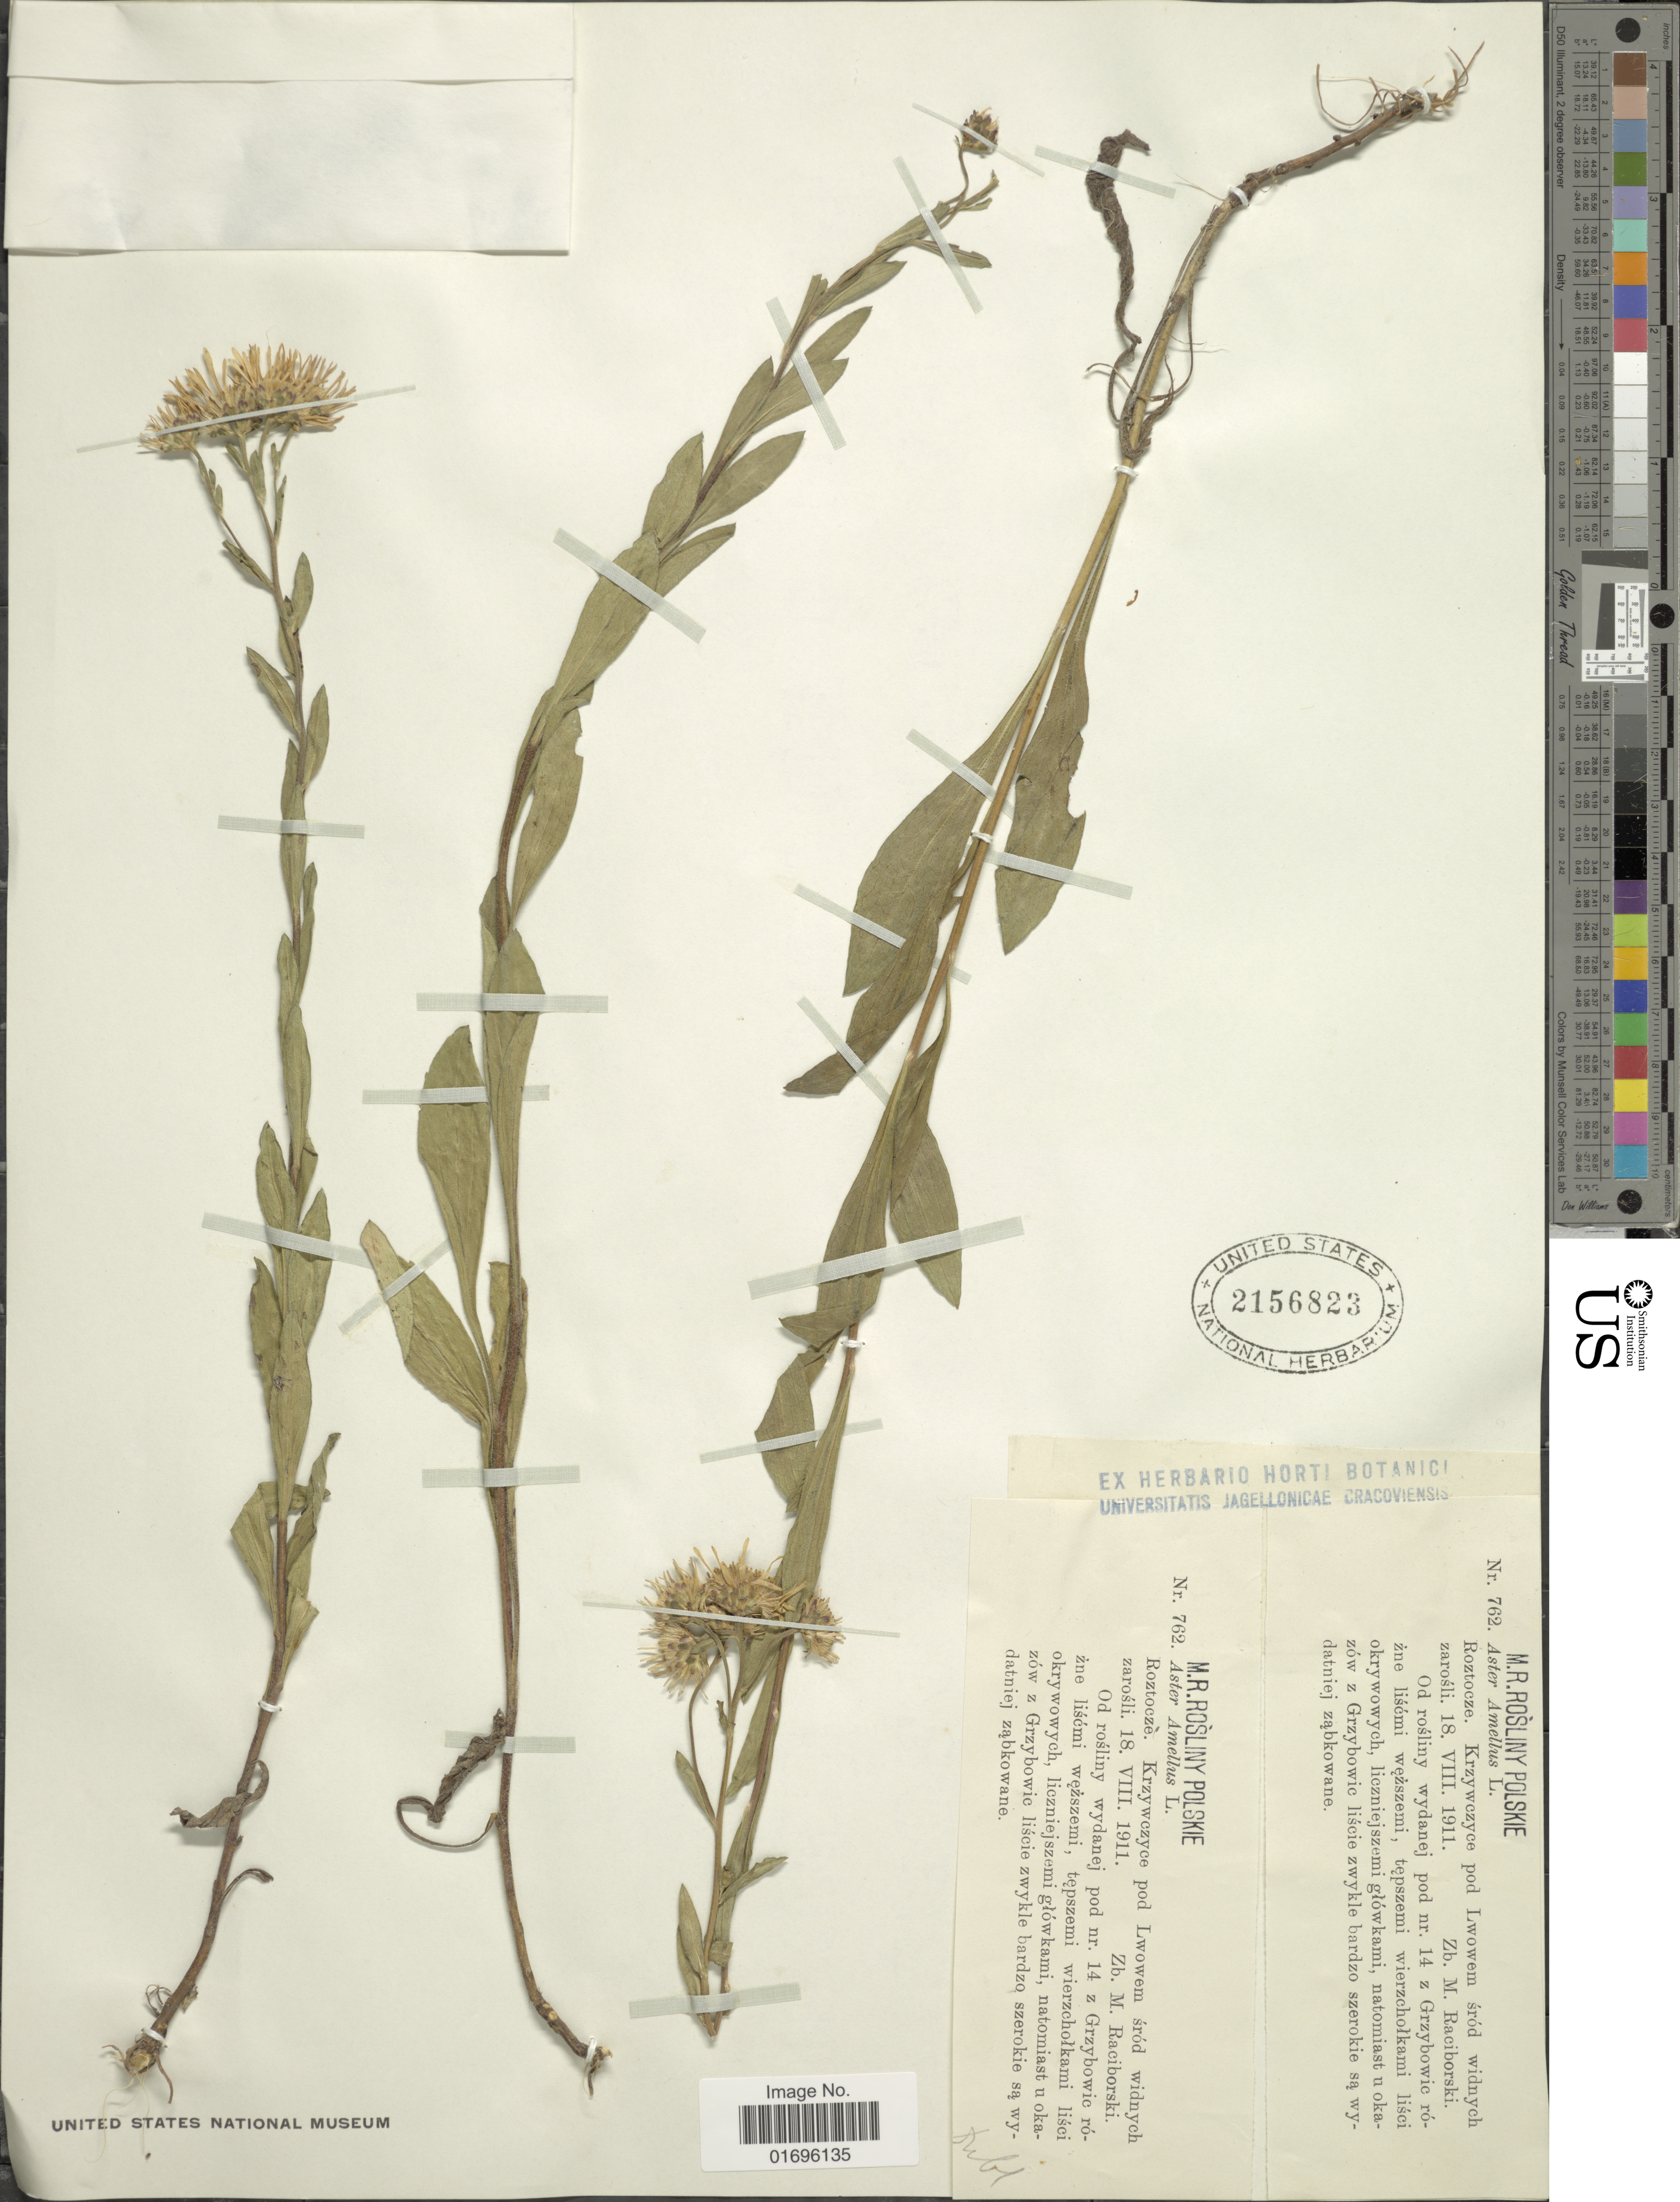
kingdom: Plantae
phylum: Tracheophyta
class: Magnoliopsida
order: Asterales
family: Asteraceae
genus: Aster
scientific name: Aster amellus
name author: L.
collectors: Z. Raciborski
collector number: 762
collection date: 1911-08-18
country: Poland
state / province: Lubuskie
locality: Roztocze. Krzywczyce pod Lwowem srod widnych zarosli.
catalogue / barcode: US 2156823